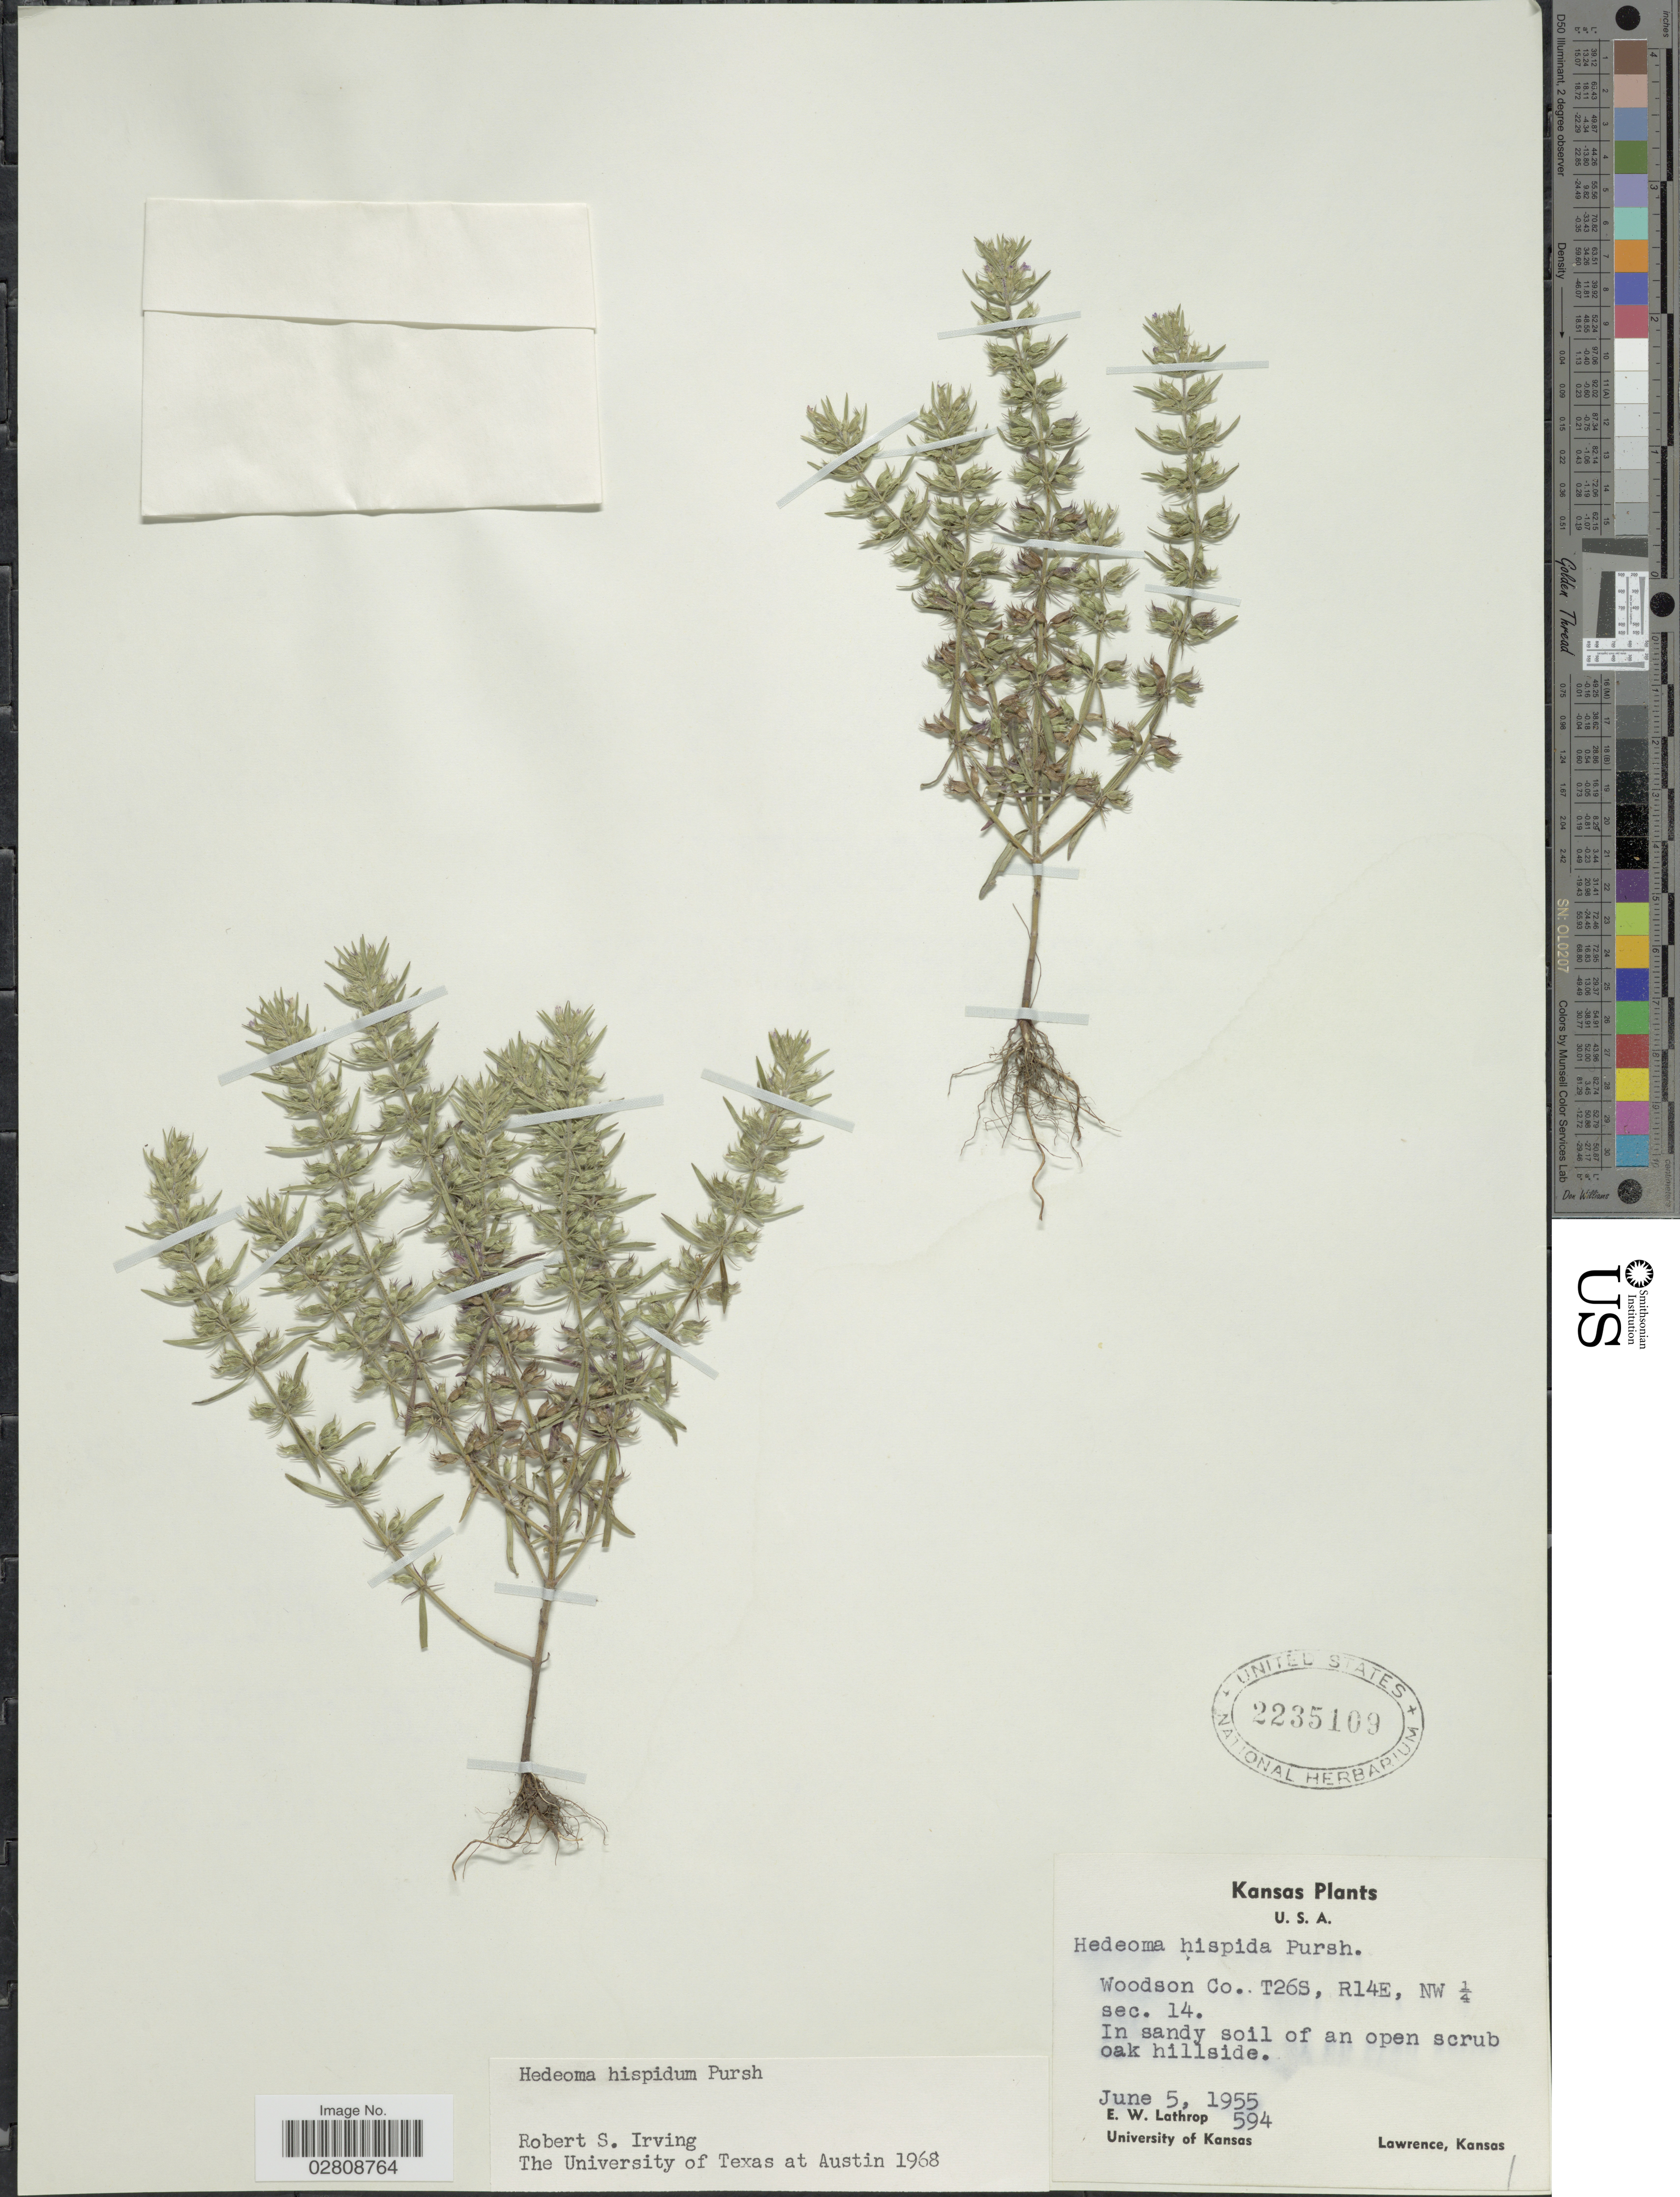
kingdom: Plantae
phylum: Tracheophyta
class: Magnoliopsida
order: Lamiales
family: Lamiaceae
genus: Hedeoma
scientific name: Hedeoma hispida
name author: Pursh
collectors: E. W. Lathrop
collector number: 594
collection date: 1955-06-05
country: United States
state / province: Kansas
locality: Woodson Co. T26S, R14E, NW ¼ sec. 14.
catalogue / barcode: US 2235109